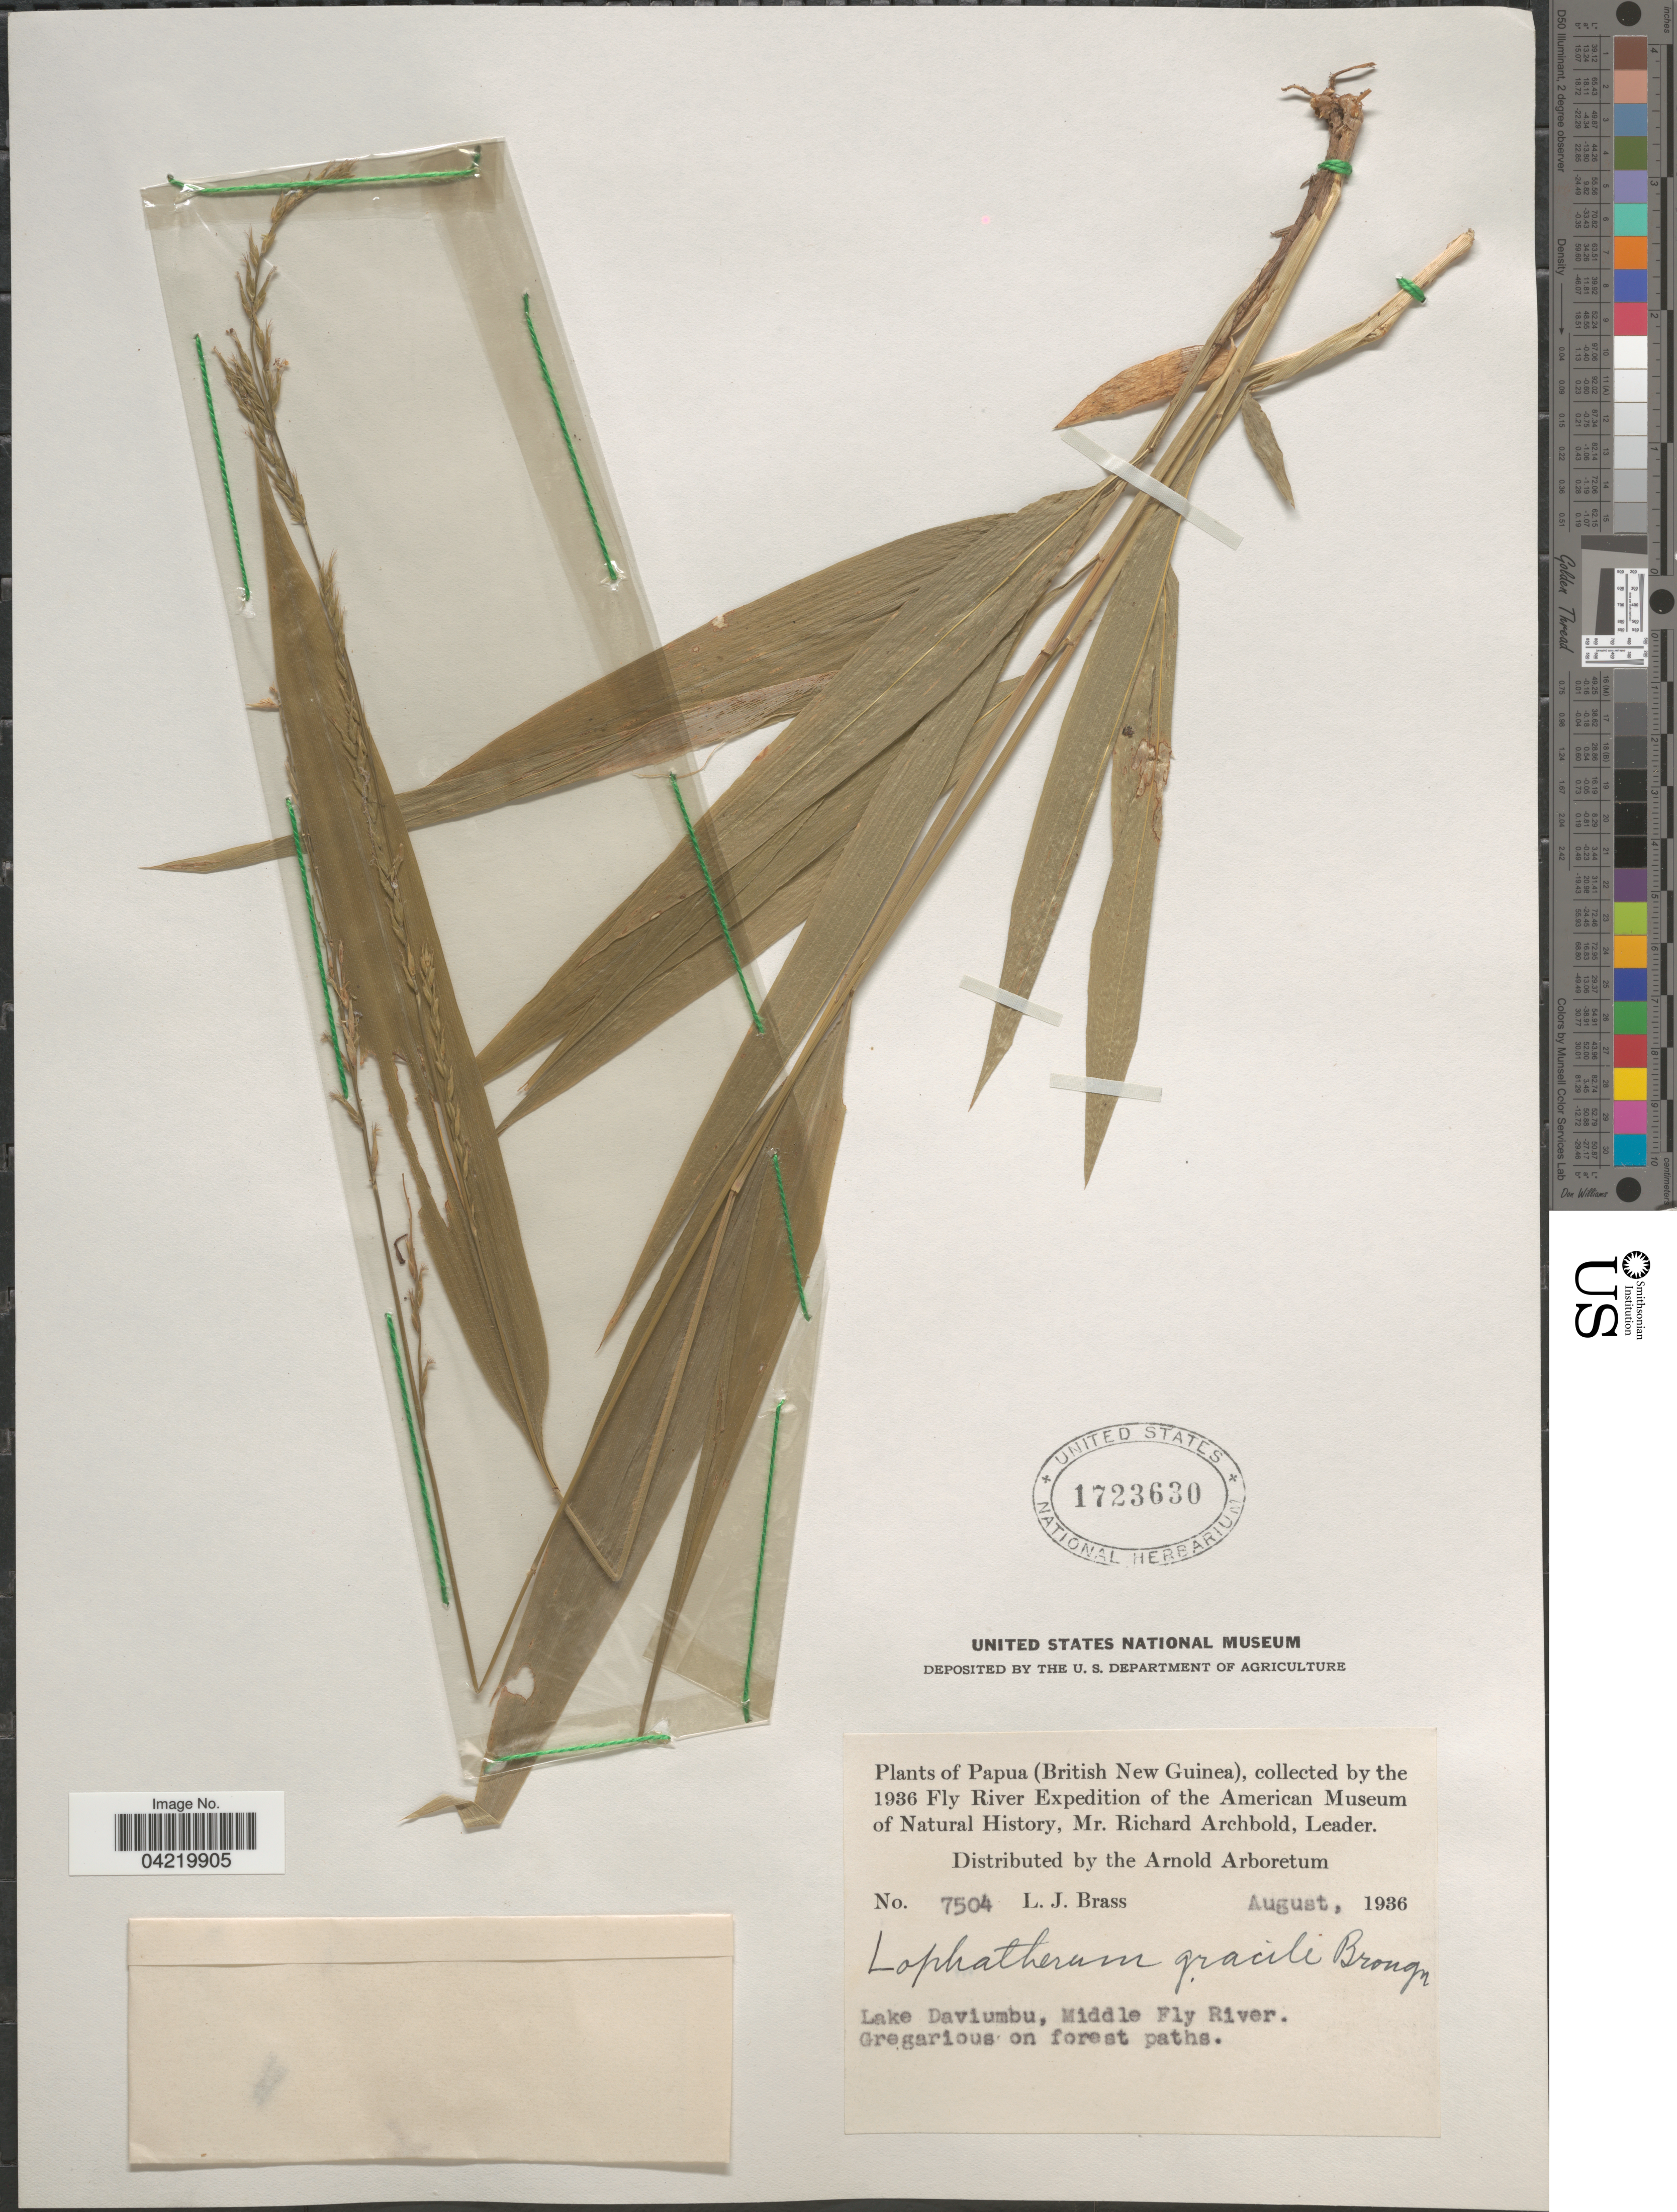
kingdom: Plantae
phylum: Tracheophyta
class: Liliopsida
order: Poales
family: Poaceae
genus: Lophatherum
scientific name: Lophatherum gracile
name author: Brongn.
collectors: L. J. Brass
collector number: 7504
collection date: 1936-08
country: Indonesia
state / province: Papua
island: New Guinea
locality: (British New Guinea). 1936 Fly River Expedition of the American Museum of Natural History. Lake Daviumbu, Middle Fly River.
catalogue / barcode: US 1723630